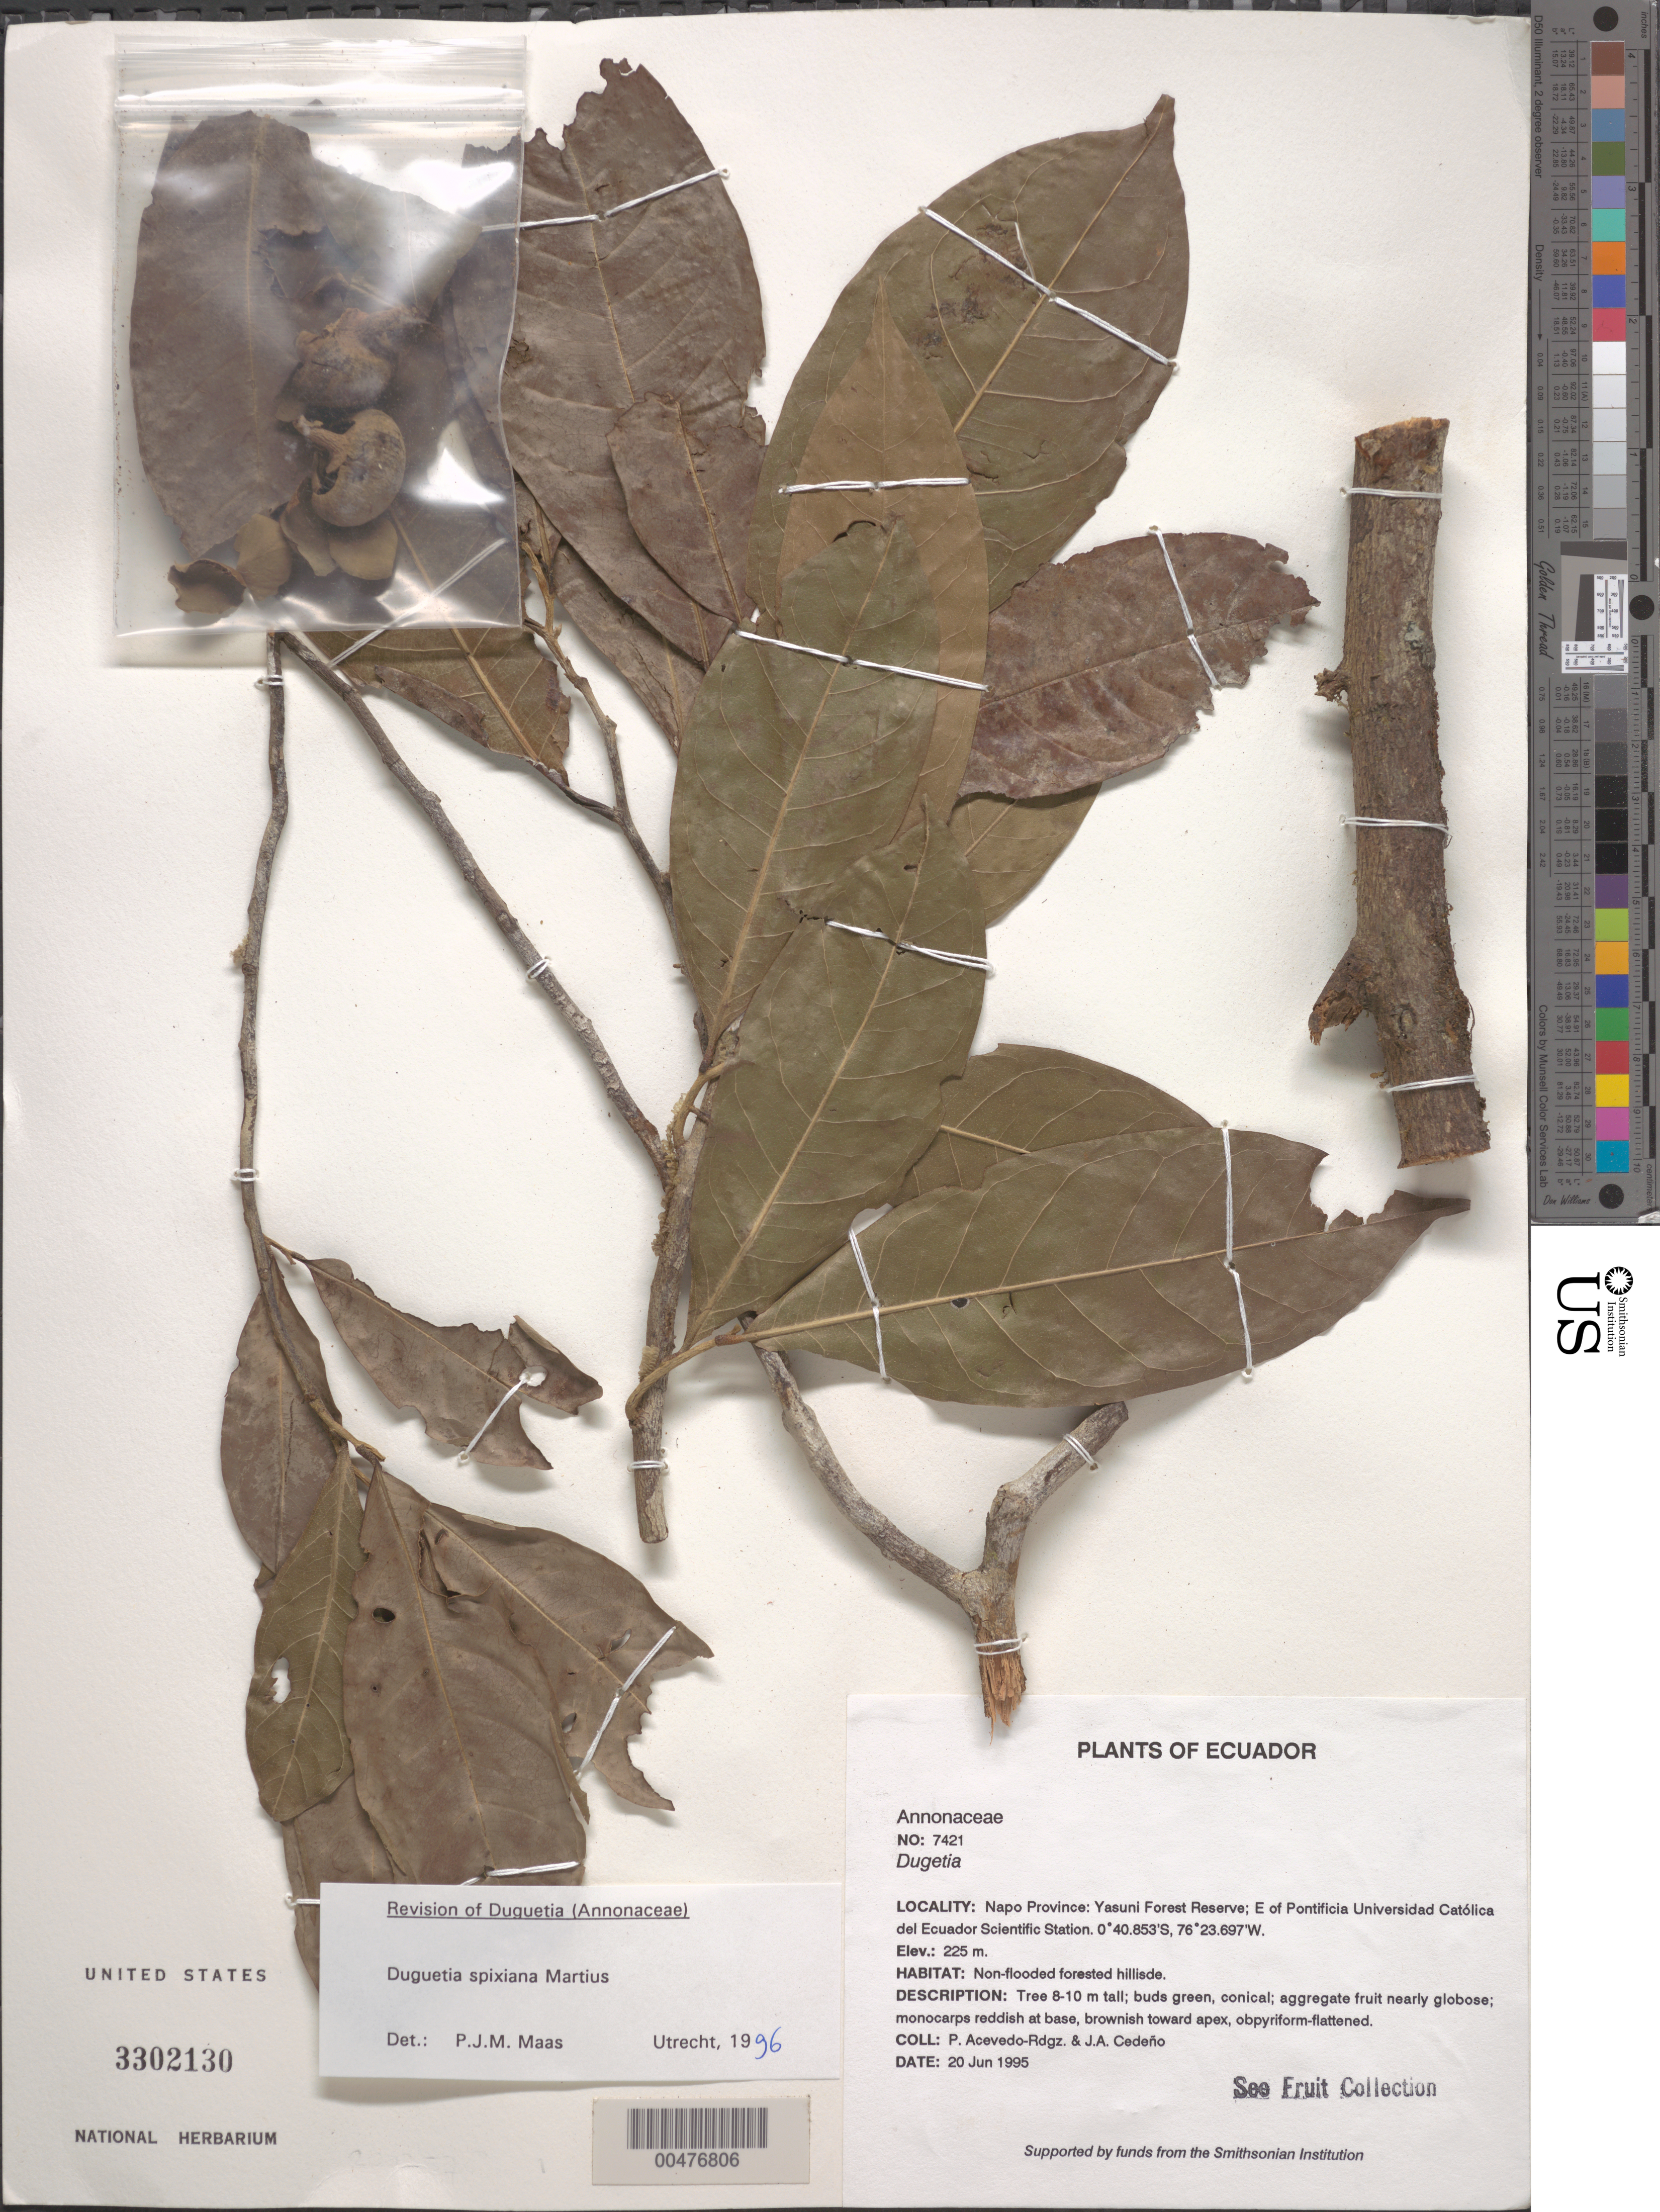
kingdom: Plantae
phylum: Tracheophyta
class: Magnoliopsida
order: Magnoliales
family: Annonaceae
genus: Duguetia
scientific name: Duguetia spixiana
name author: Mart.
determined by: Maas, Paul J. M.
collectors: P. Acevedo-Rodr. & J. A. Cedeño M.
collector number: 7421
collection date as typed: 20 Jun 1995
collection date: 1995-06-20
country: Ecuador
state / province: Napo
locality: Napo Province: Yasuni Forest Reserve; E of Pontificia Universidad Católica del Ecuador Scientific Station.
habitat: Non-flooded forested hillside.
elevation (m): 225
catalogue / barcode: US 3302130